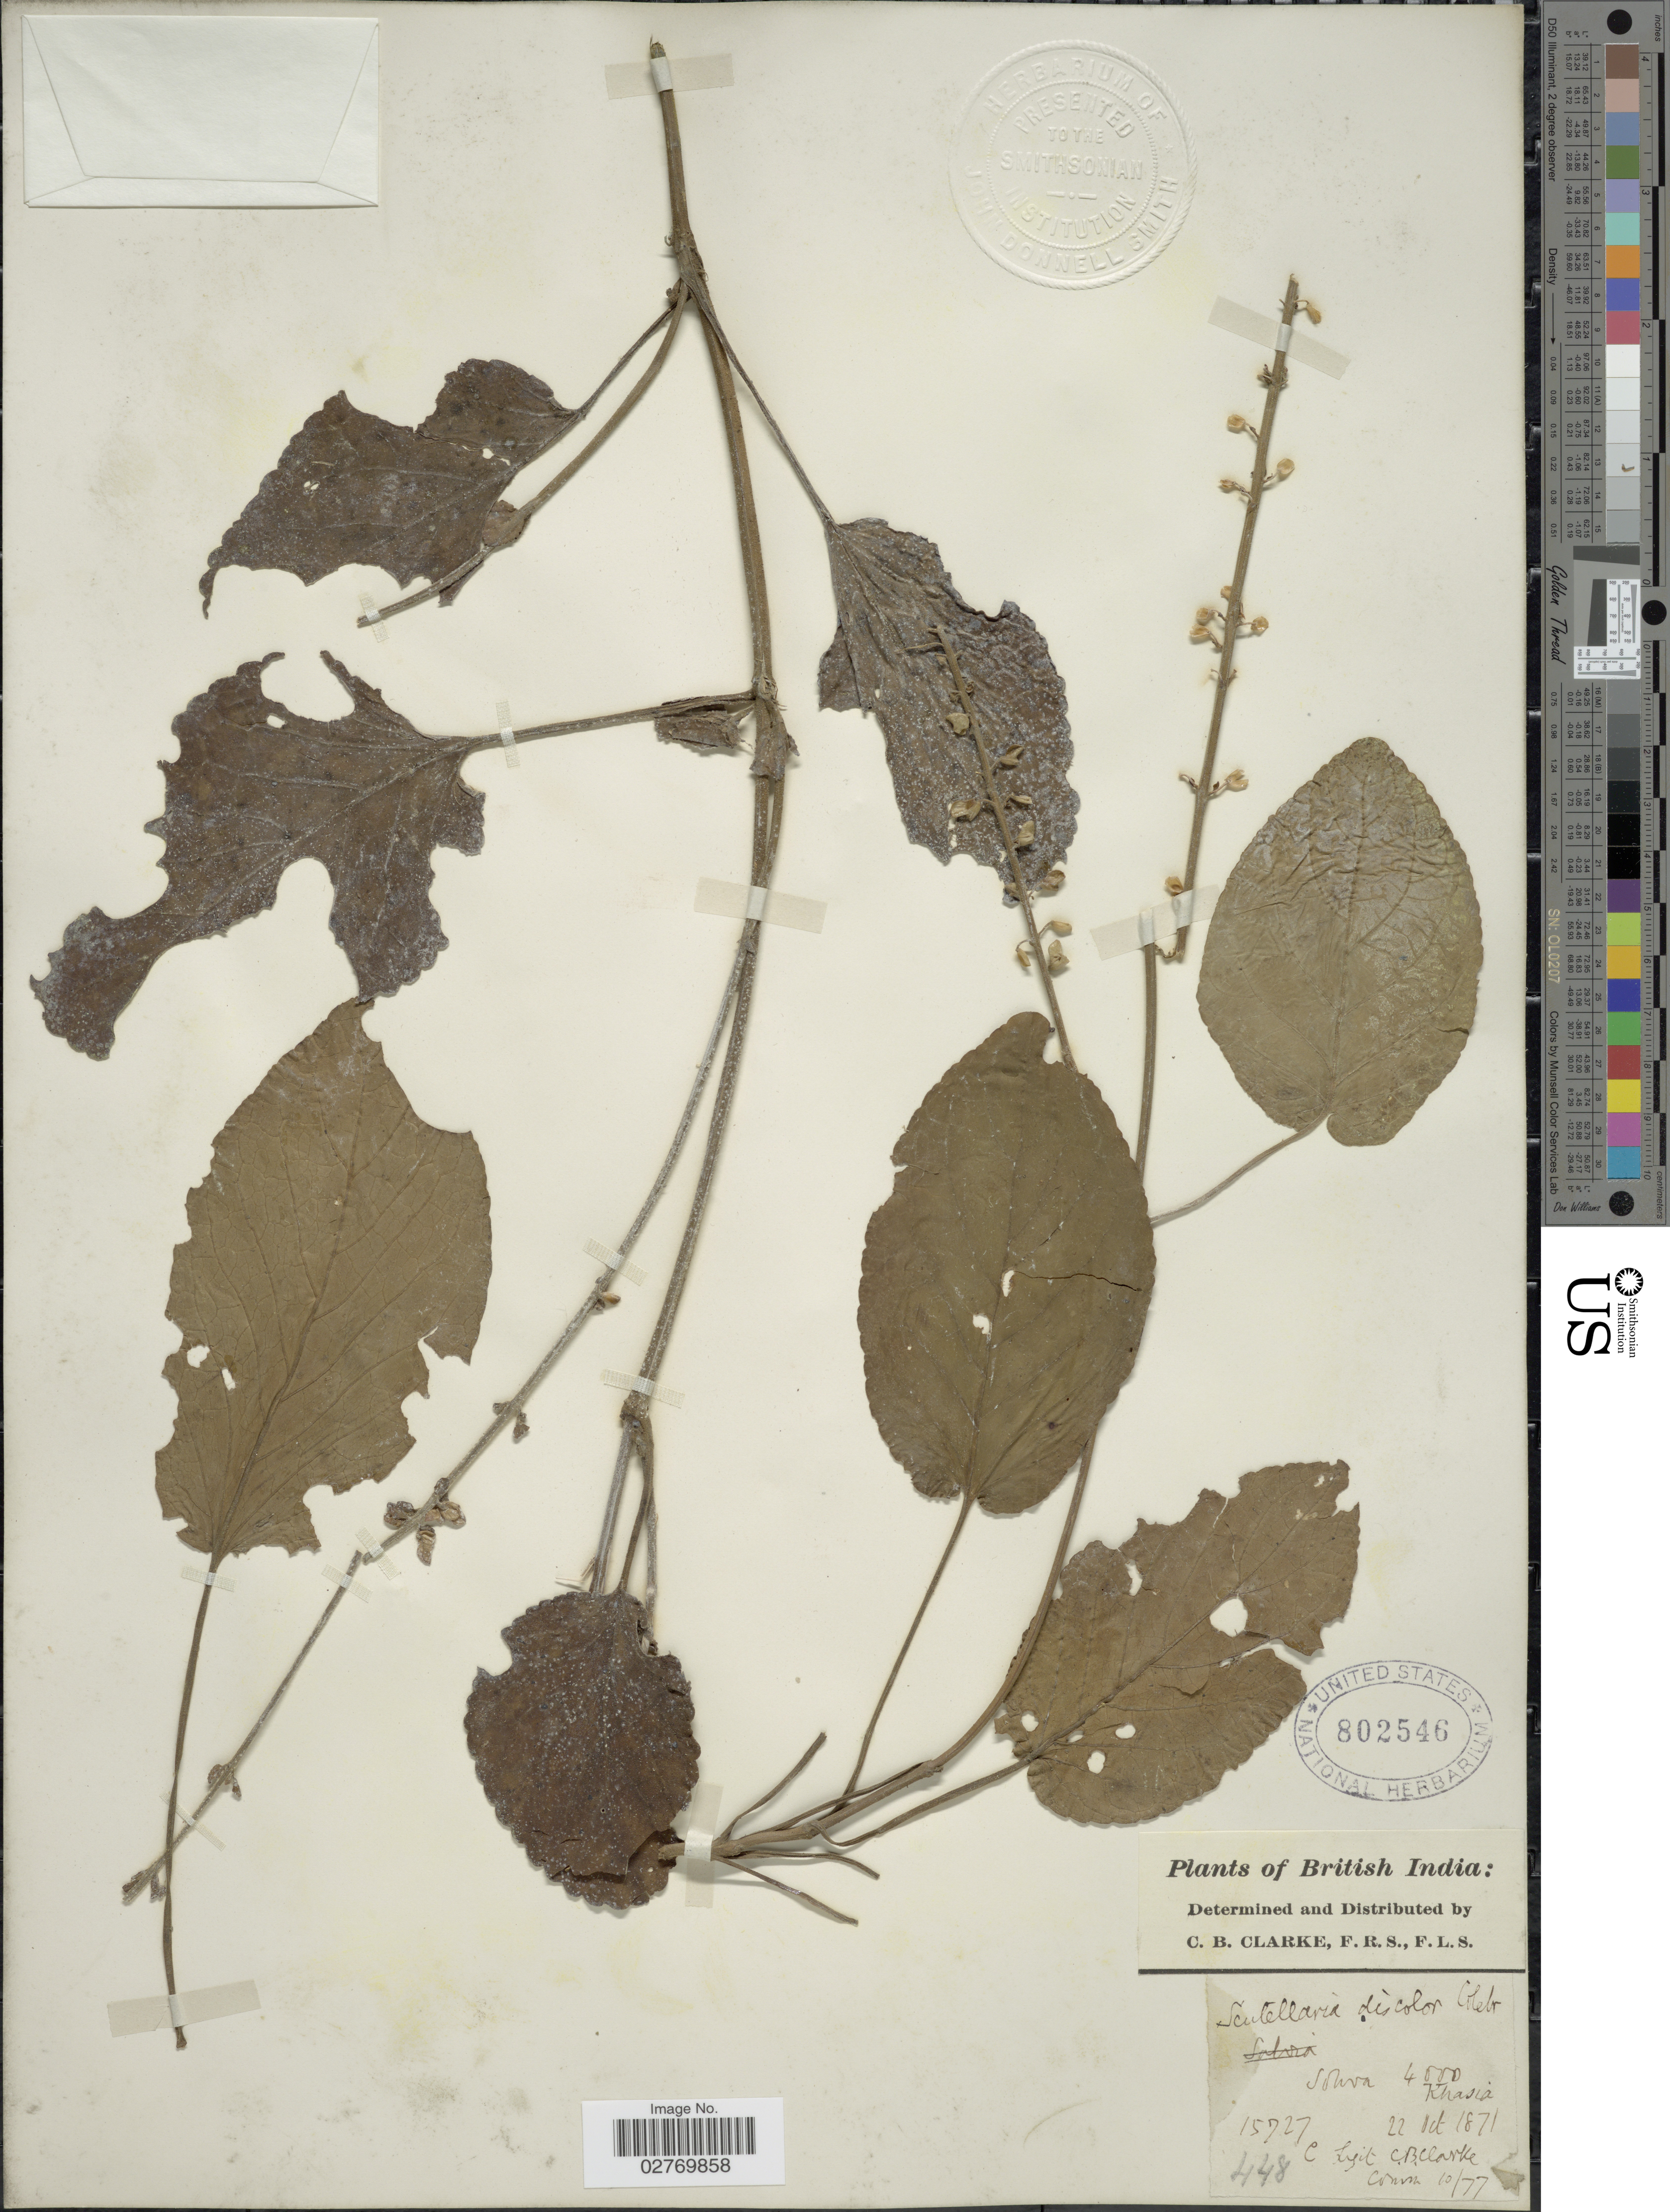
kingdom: Plantae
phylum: Tracheophyta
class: Magnoliopsida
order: Lamiales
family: Lamiaceae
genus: Scutellaria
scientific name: Scutellaria discolor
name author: Colebr.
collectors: C. B. Clarke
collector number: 15727/448?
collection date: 1871-10-22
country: India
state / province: Meghalaya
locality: British India. Sohra. Khasia.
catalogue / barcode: US 802546